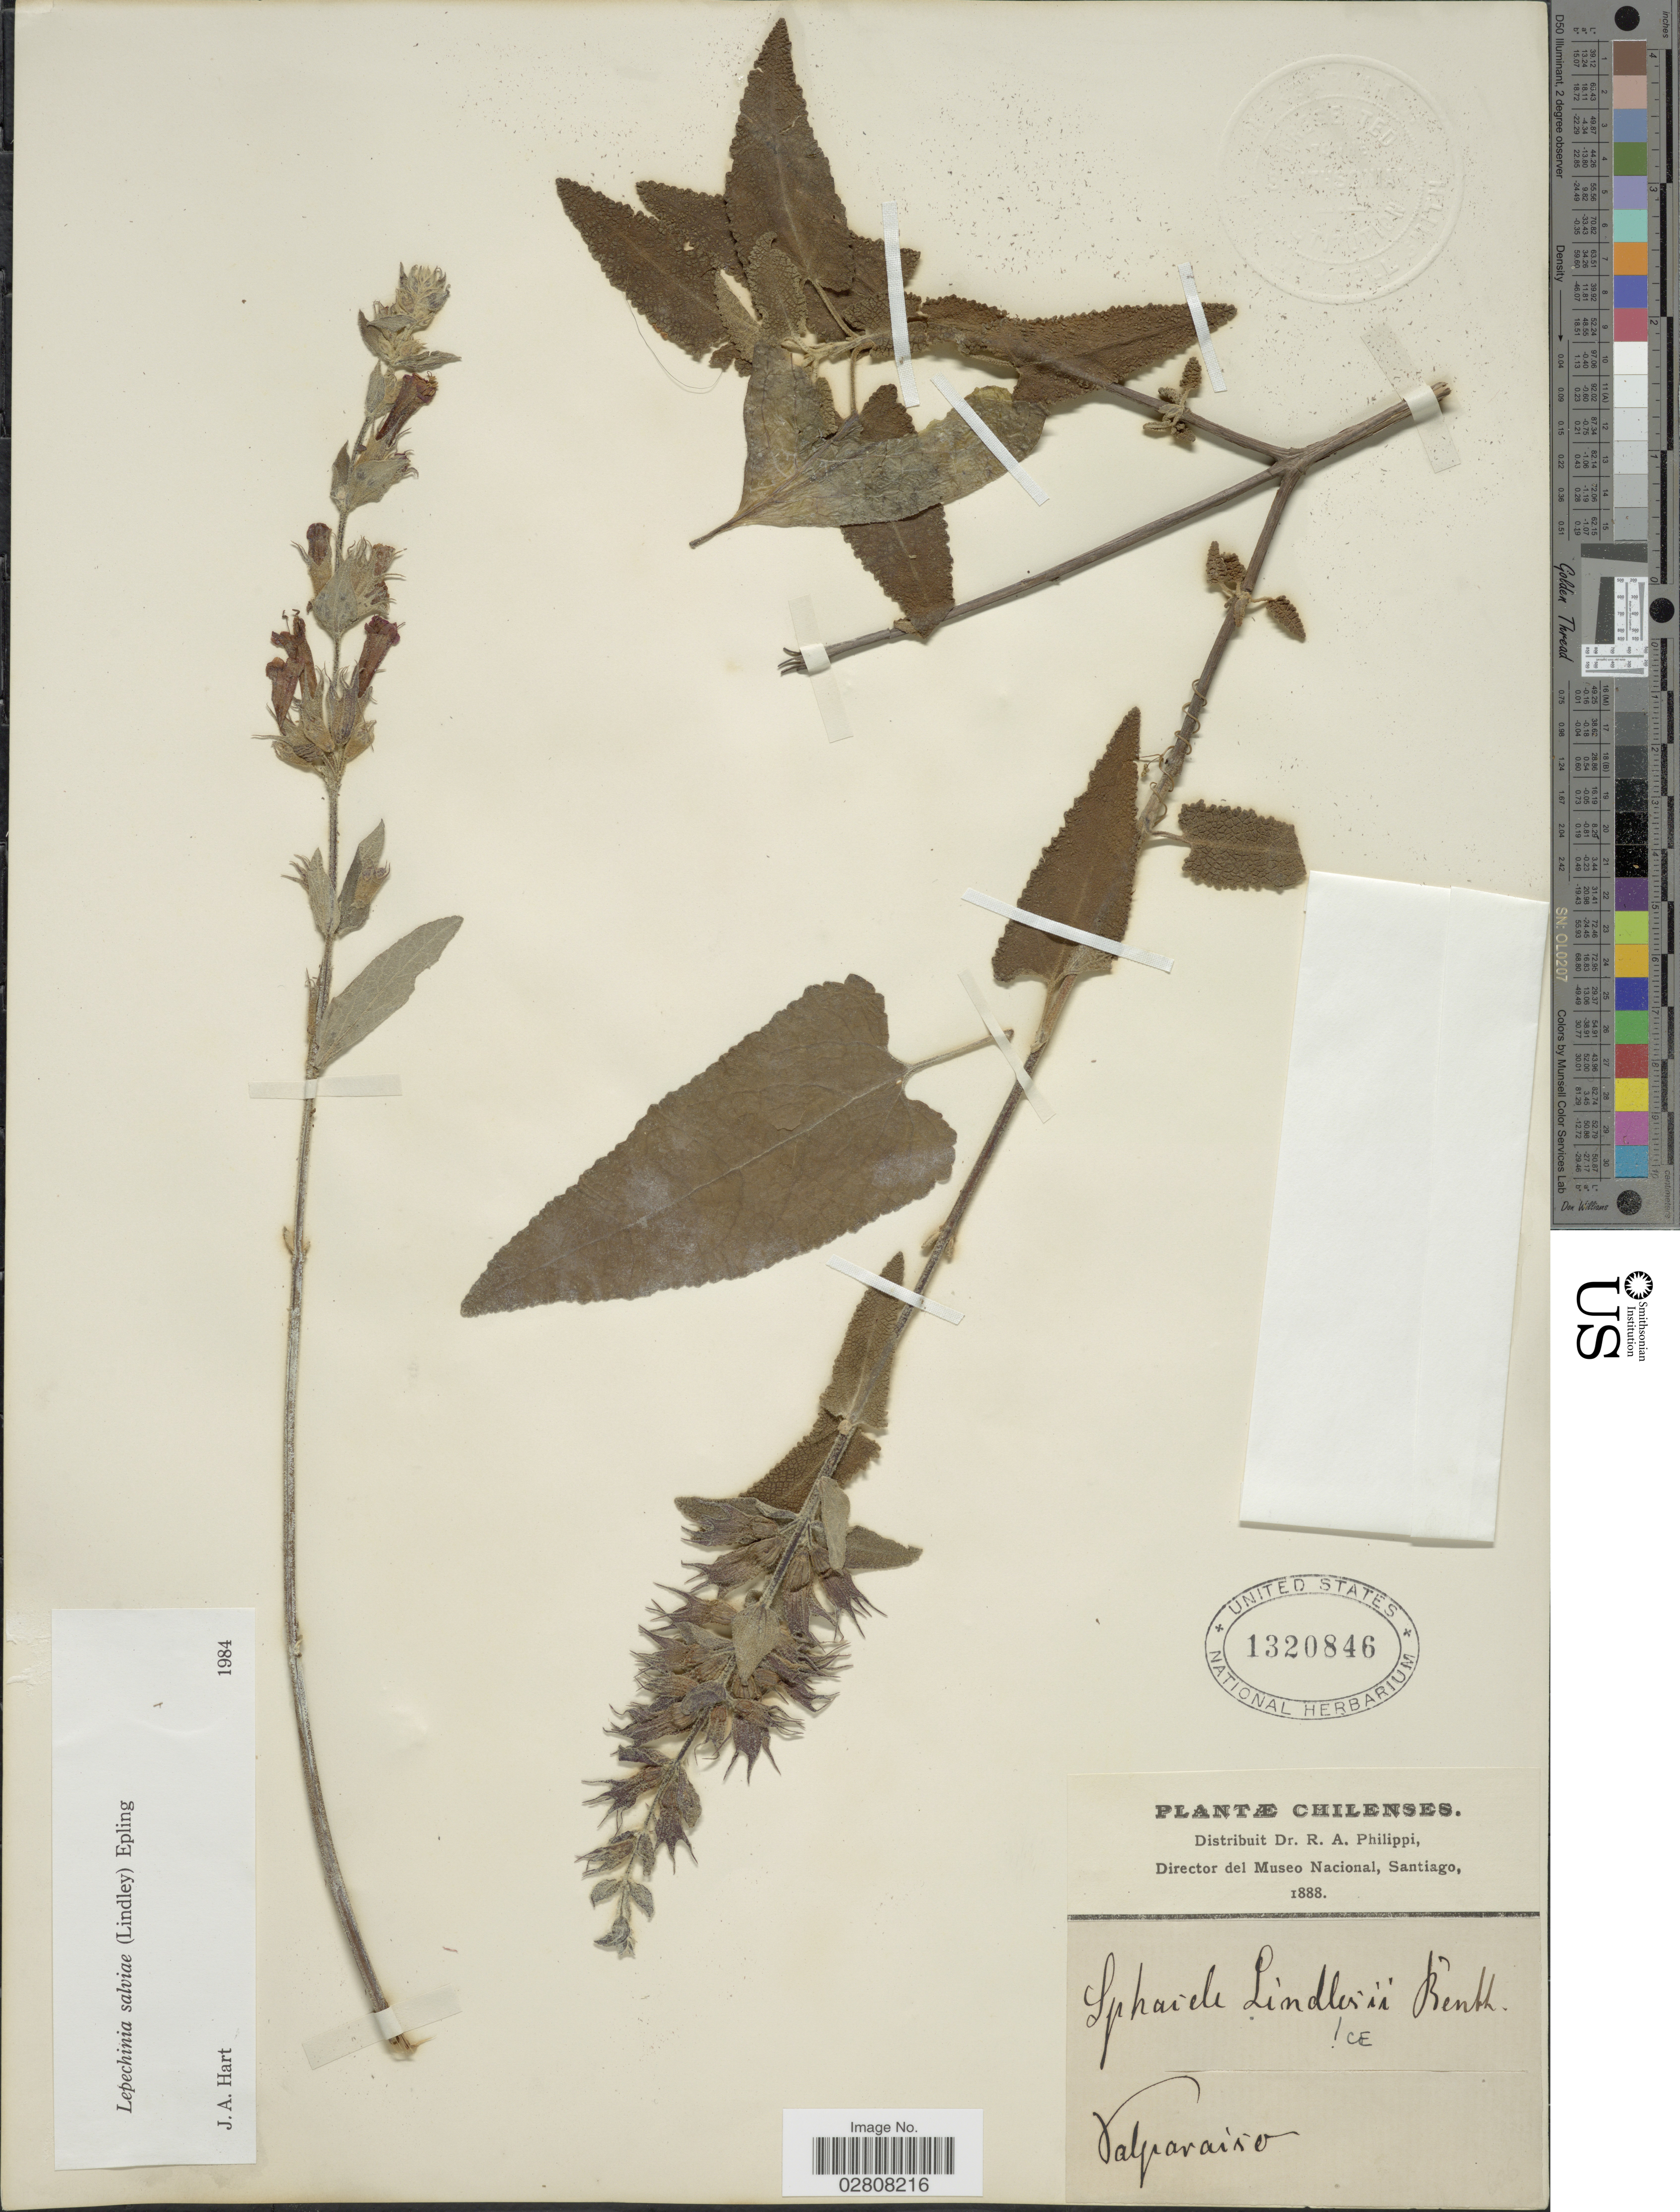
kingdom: Plantae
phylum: Tracheophyta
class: Magnoliopsida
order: Lamiales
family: Lamiaceae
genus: Lepechinia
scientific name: Lepechinia salviae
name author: (Lindl.) Epling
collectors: R. A. Philippi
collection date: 1888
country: Chile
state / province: Valparaíso (V)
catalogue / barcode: US 1320846